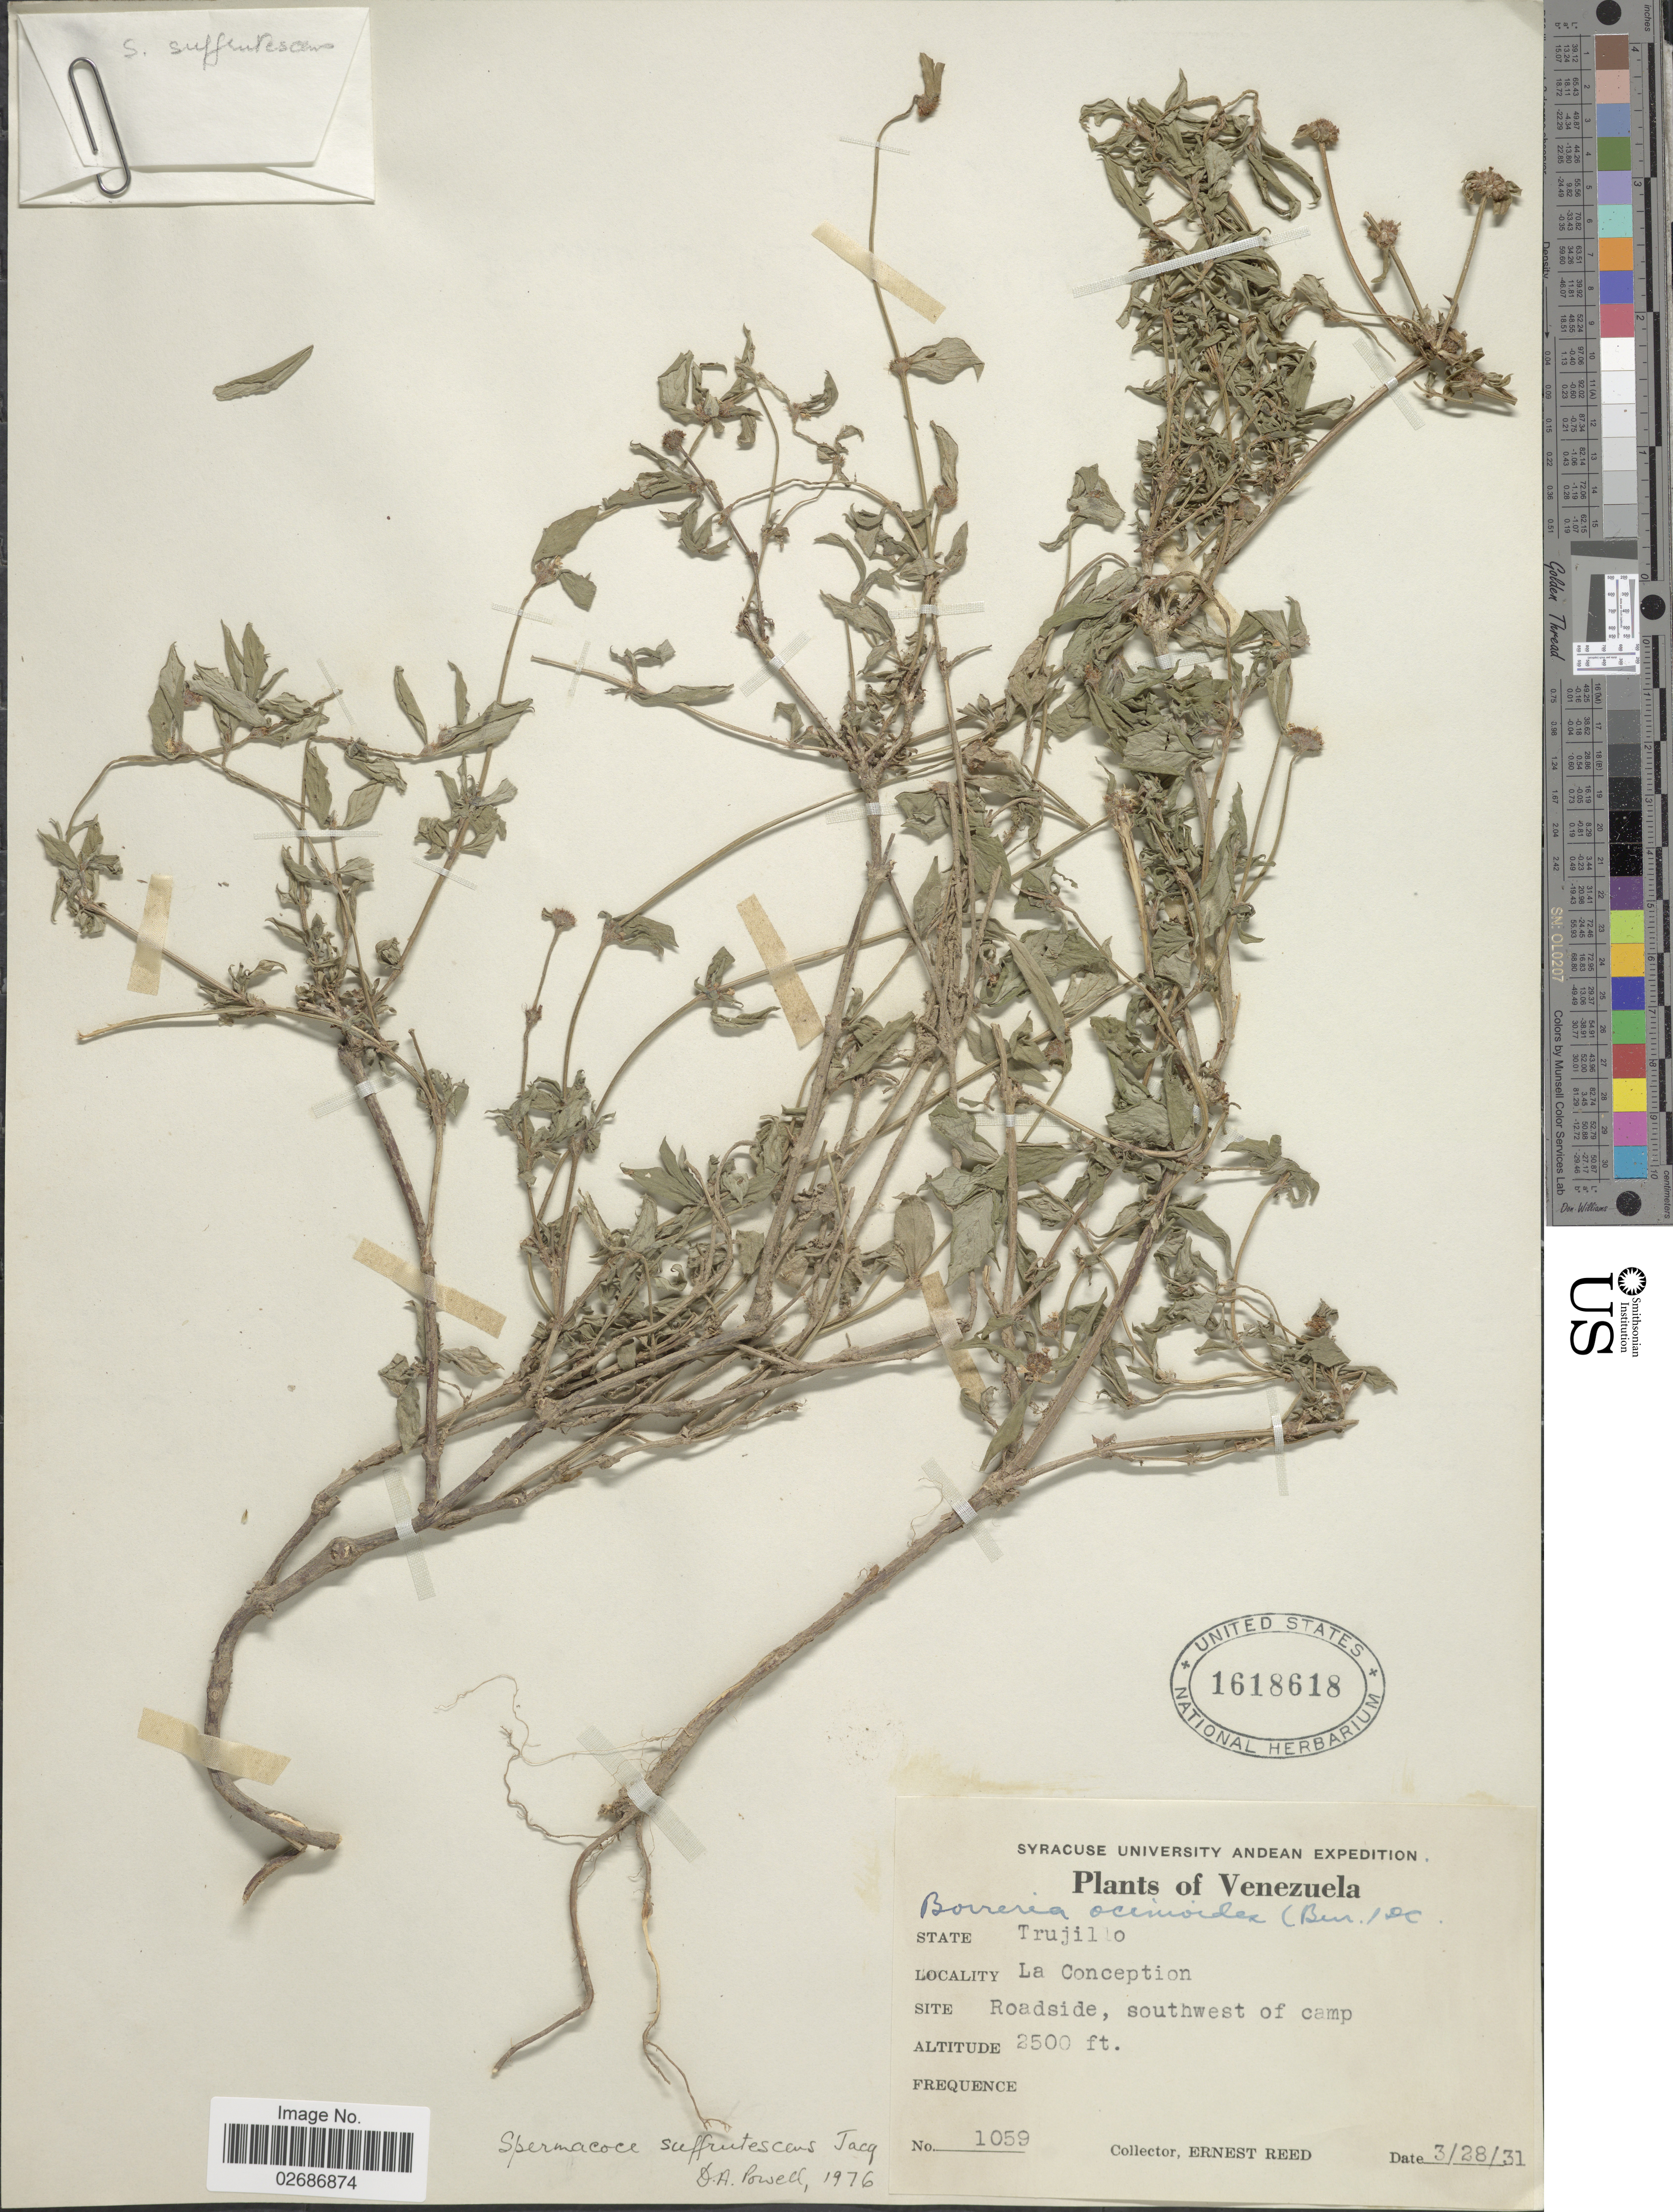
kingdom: Plantae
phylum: Tracheophyta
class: Magnoliopsida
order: Gentianales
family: Rubiaceae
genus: Borreria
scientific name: Borreria remota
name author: (Lam.) Bacigalupo & E.L. Cabral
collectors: E. Reed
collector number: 1059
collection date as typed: Transcribed d/m/y: 28/3/31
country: Venezuela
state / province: Trujillo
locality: La Conception, Roadside, southwest of camp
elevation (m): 762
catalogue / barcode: US 1618618